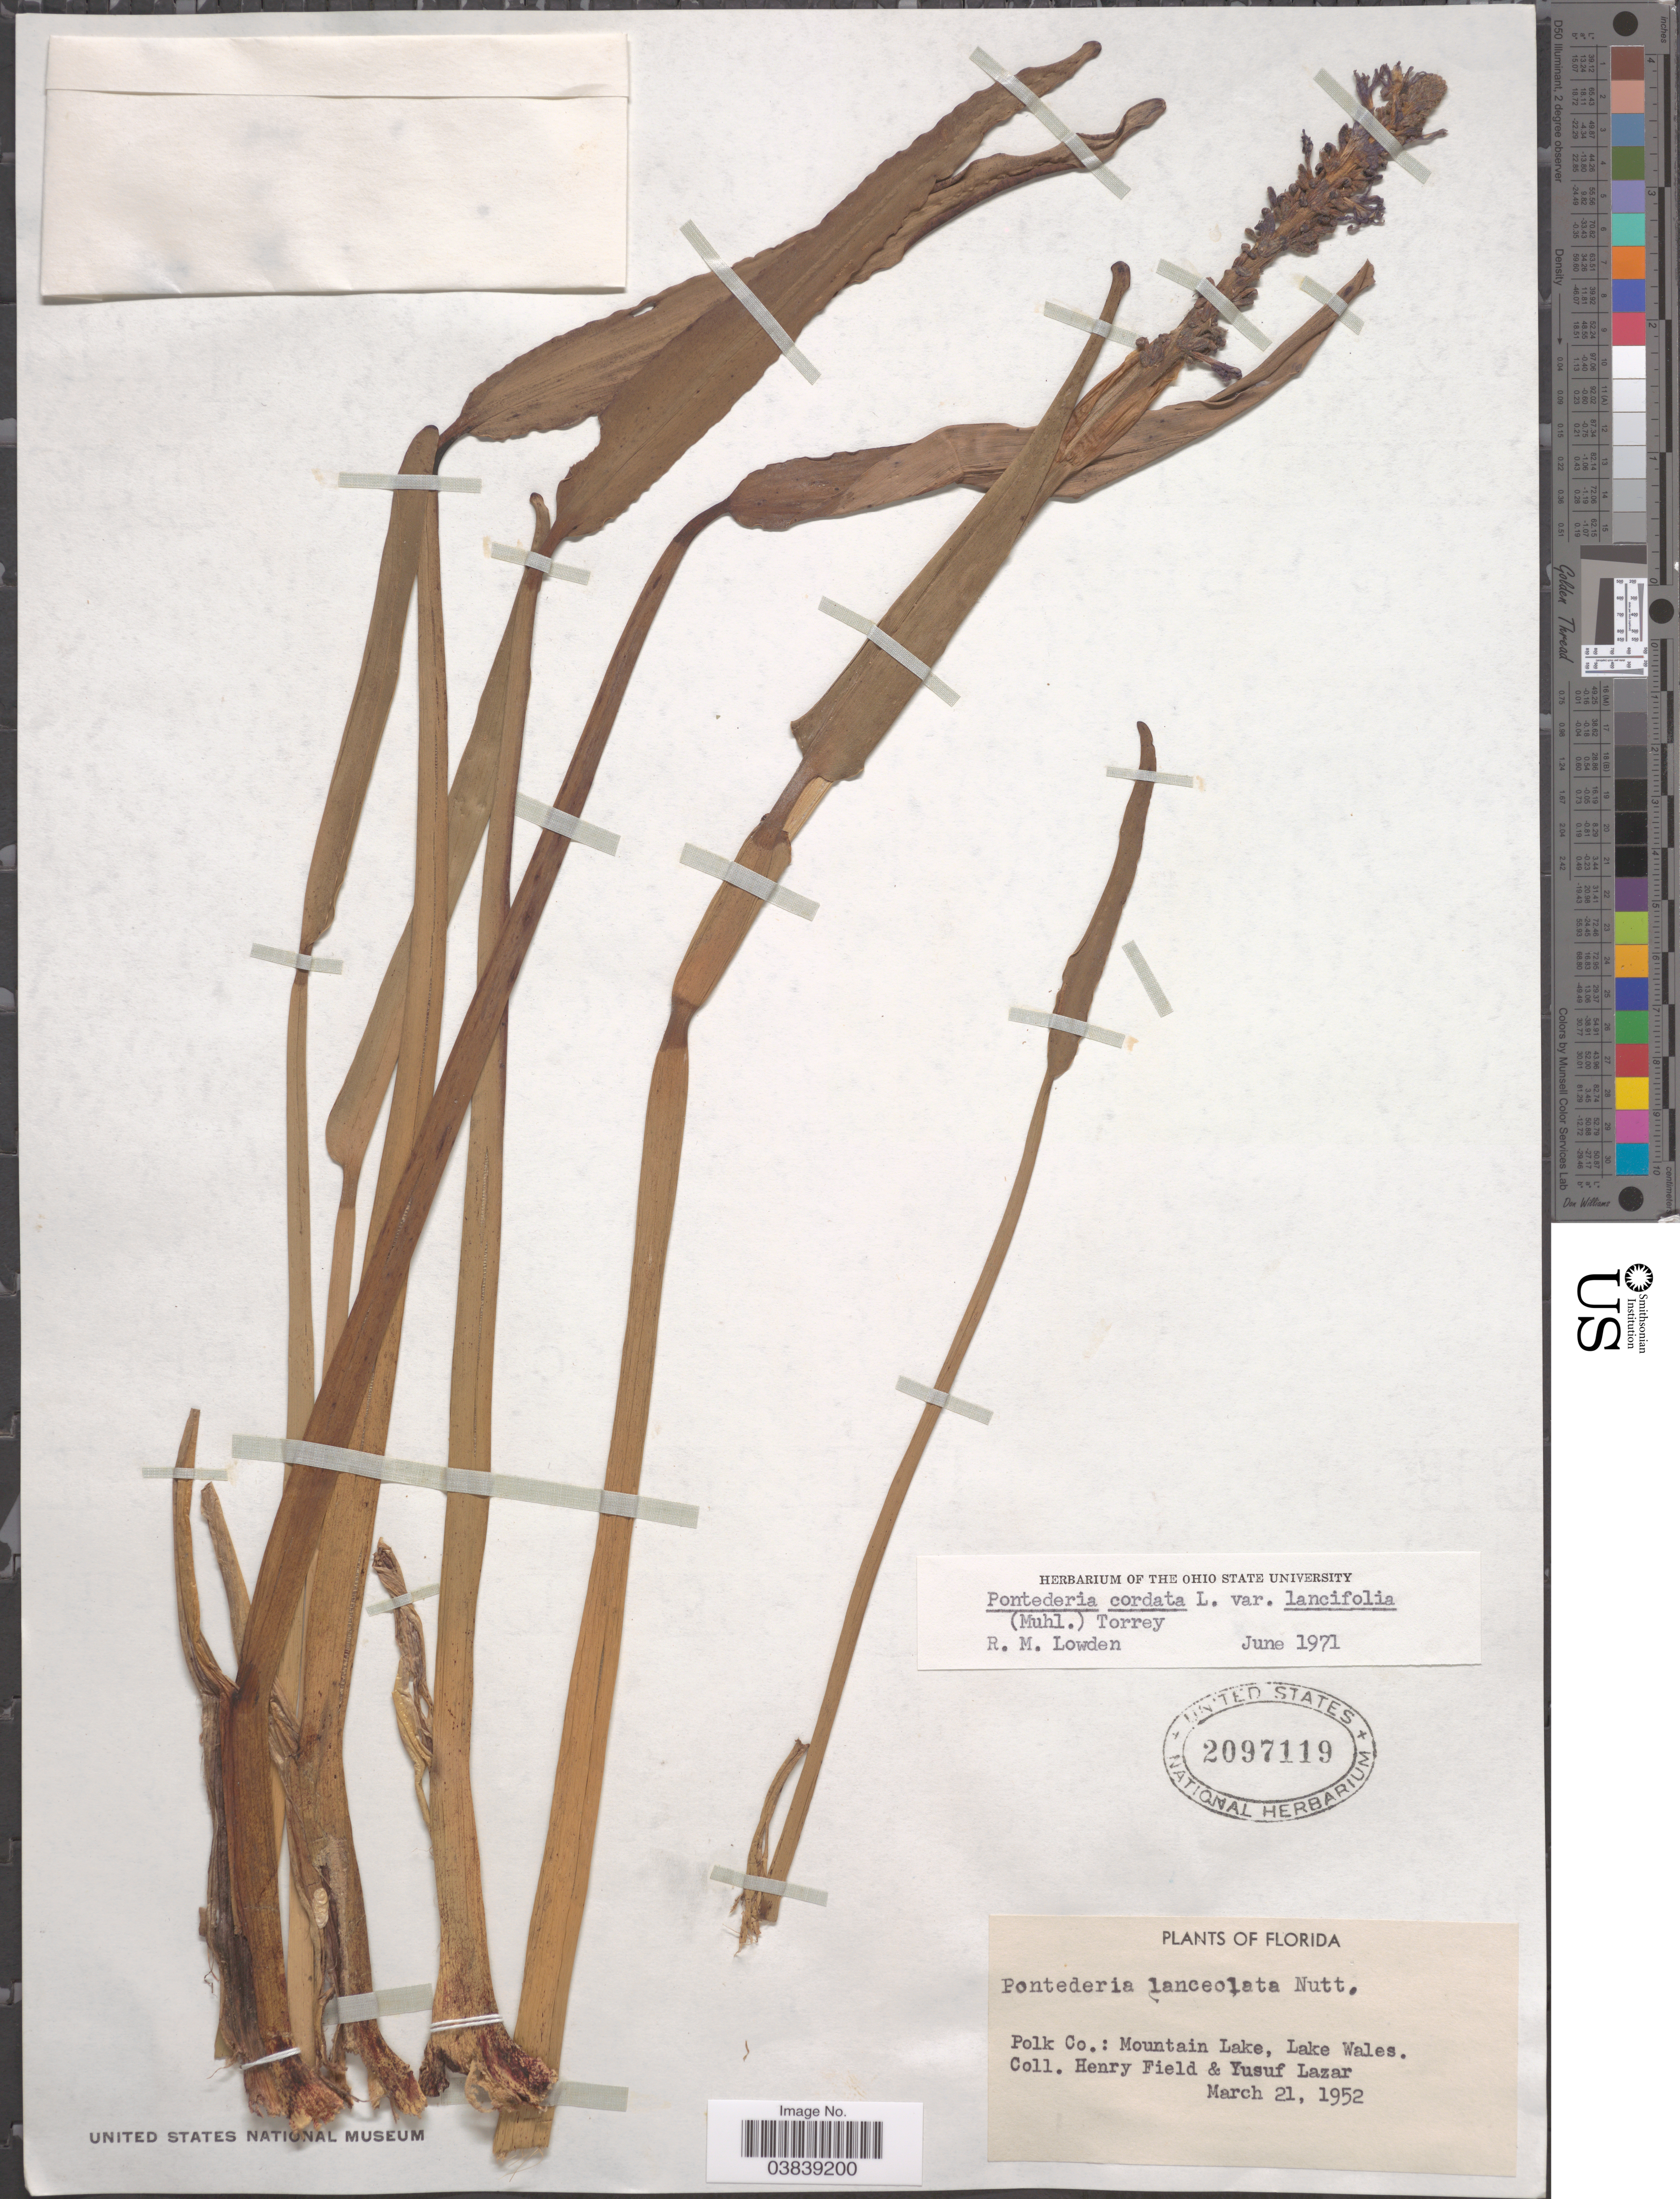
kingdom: Plantae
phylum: Tracheophyta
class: Liliopsida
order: Commelinales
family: Pontederiaceae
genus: Pontederia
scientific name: Pontederia cordata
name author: L.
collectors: H. Field & Y. Lazar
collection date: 1952-03-21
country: United States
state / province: Florida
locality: Polk Co.: Mountain Lake, Lake Wales.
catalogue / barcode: US 2097119